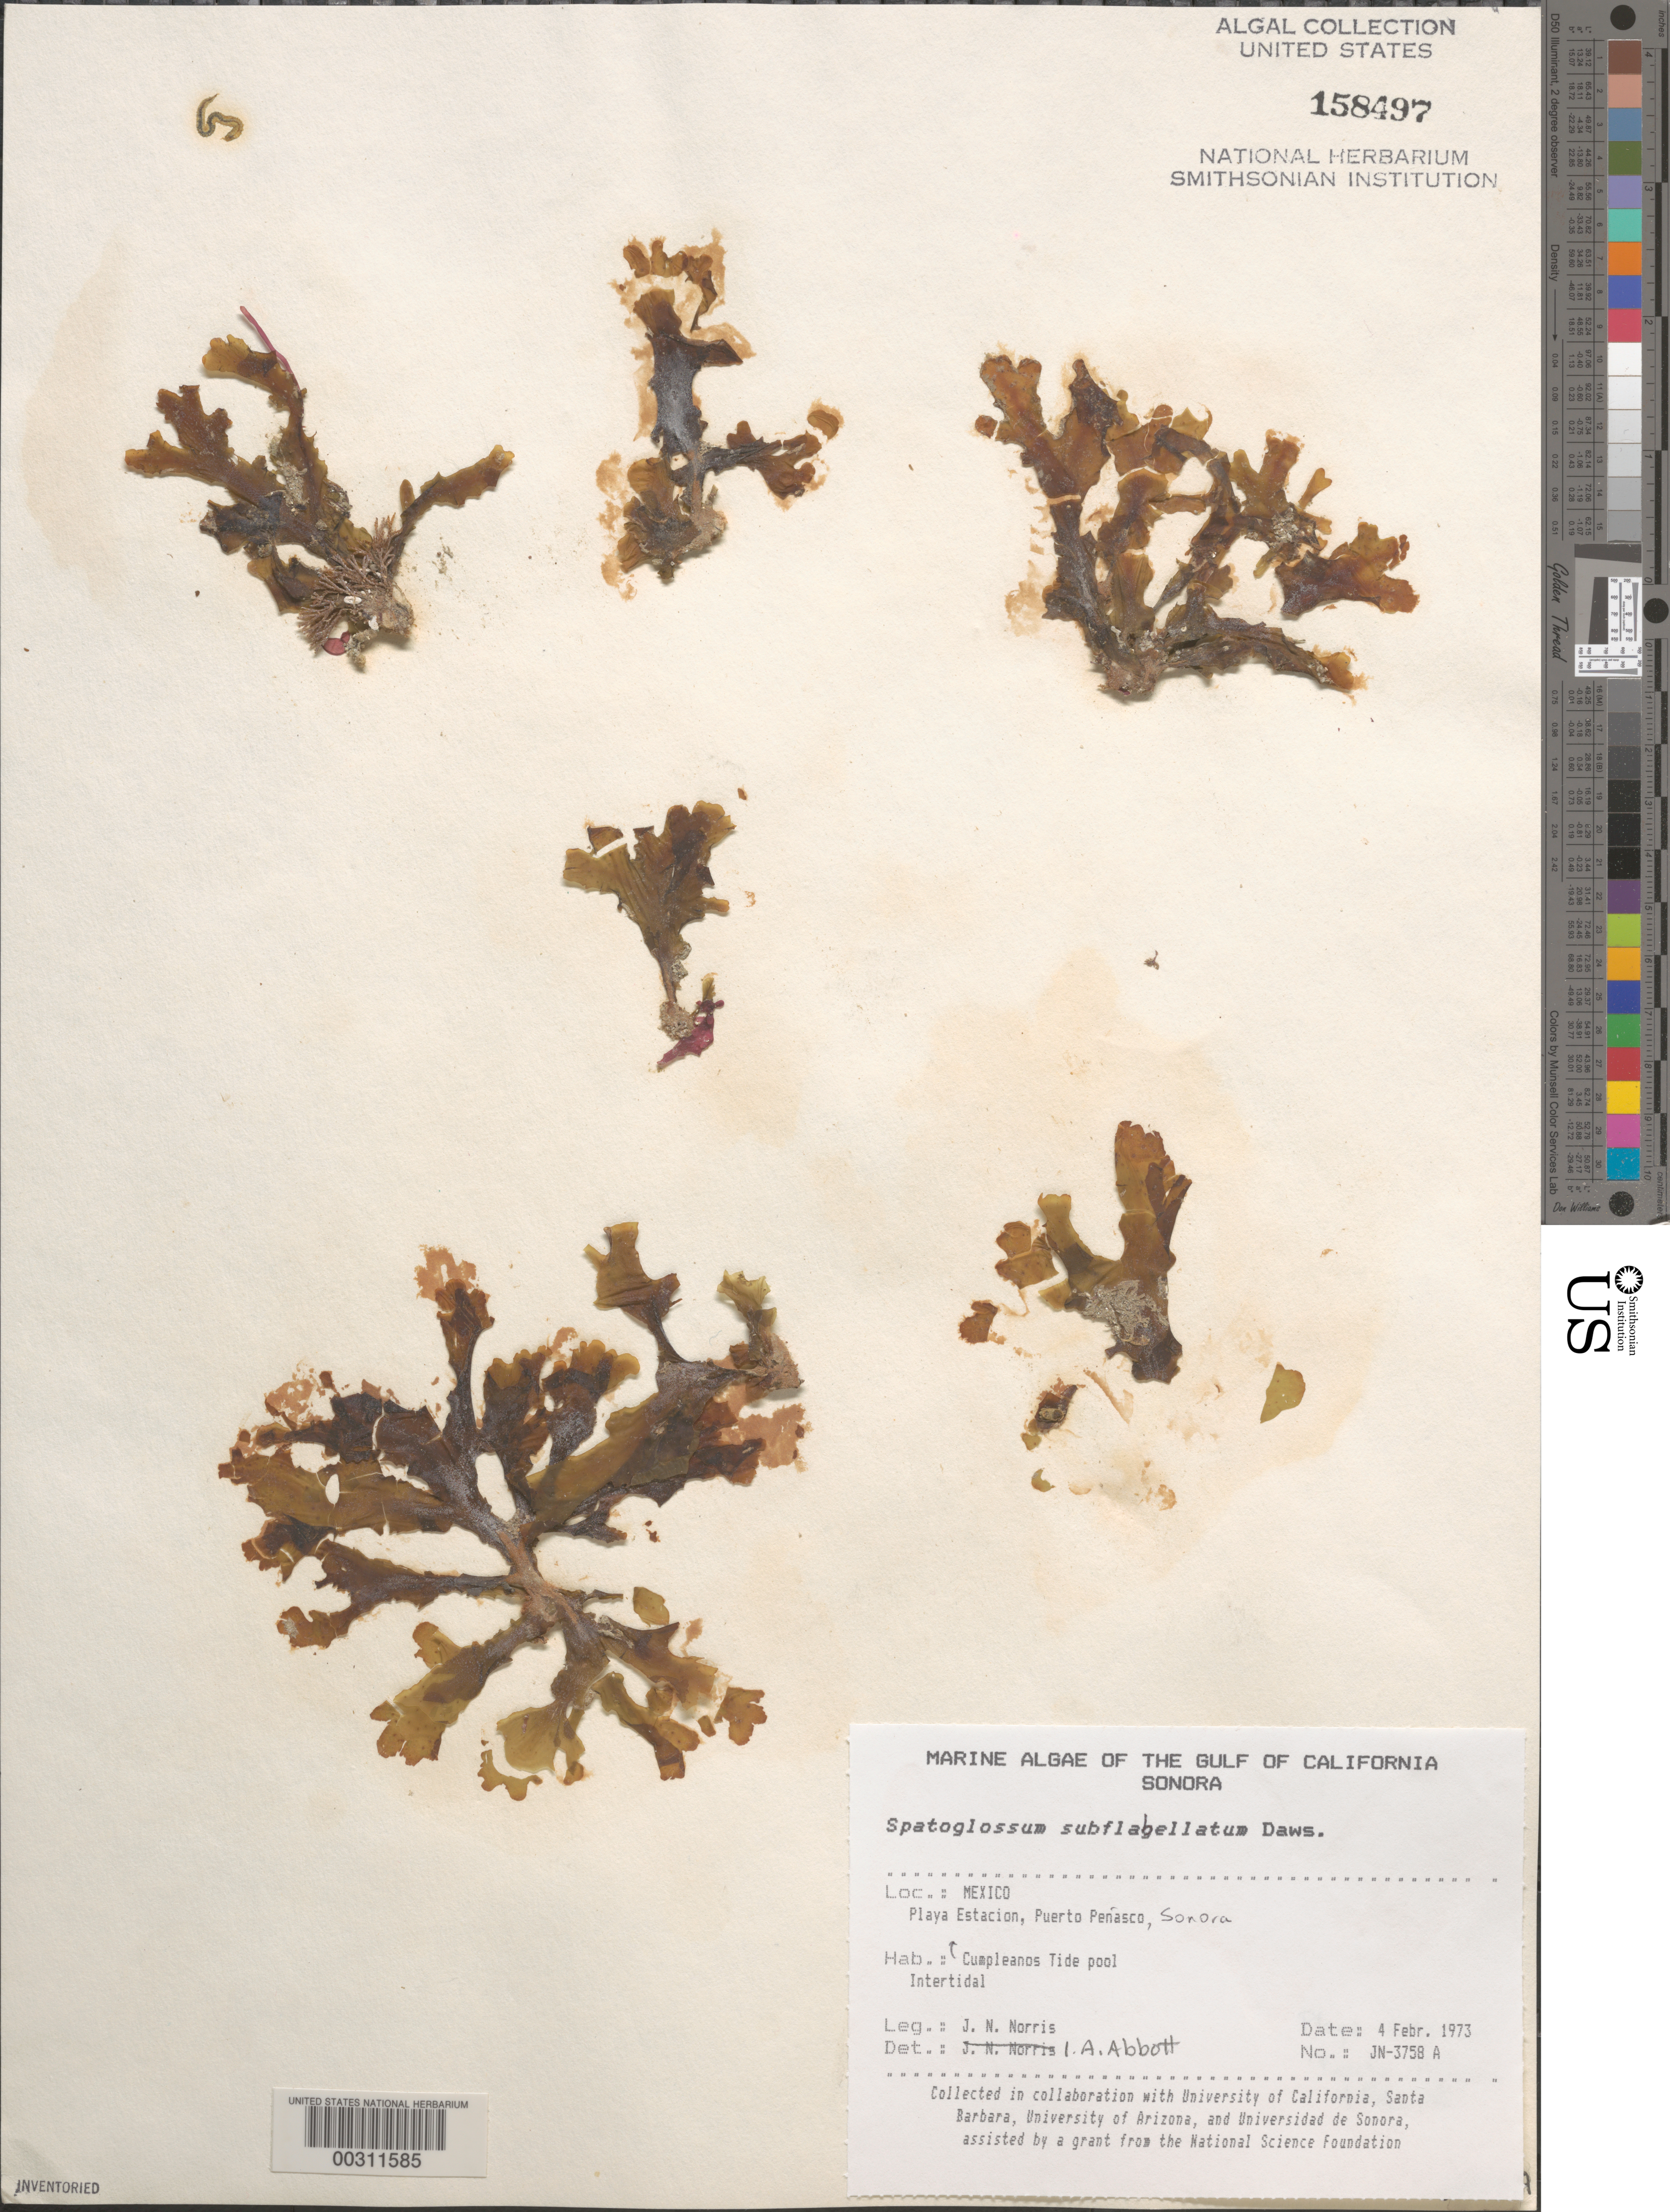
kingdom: Chromista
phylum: Ochrophyta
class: Phaeophyceae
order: Dictyotales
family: Dictyotaceae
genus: Spatoglossum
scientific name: Spatoglossum subflabellatum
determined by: Abbott, Isabella A.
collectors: J. N. Norris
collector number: JN-3758a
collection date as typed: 04 Feb 1973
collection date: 1973-02-04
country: Mexico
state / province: Sonora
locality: Playa Estacion, Puerto Penasco, Cumpleanos tide pool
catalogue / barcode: US 158497